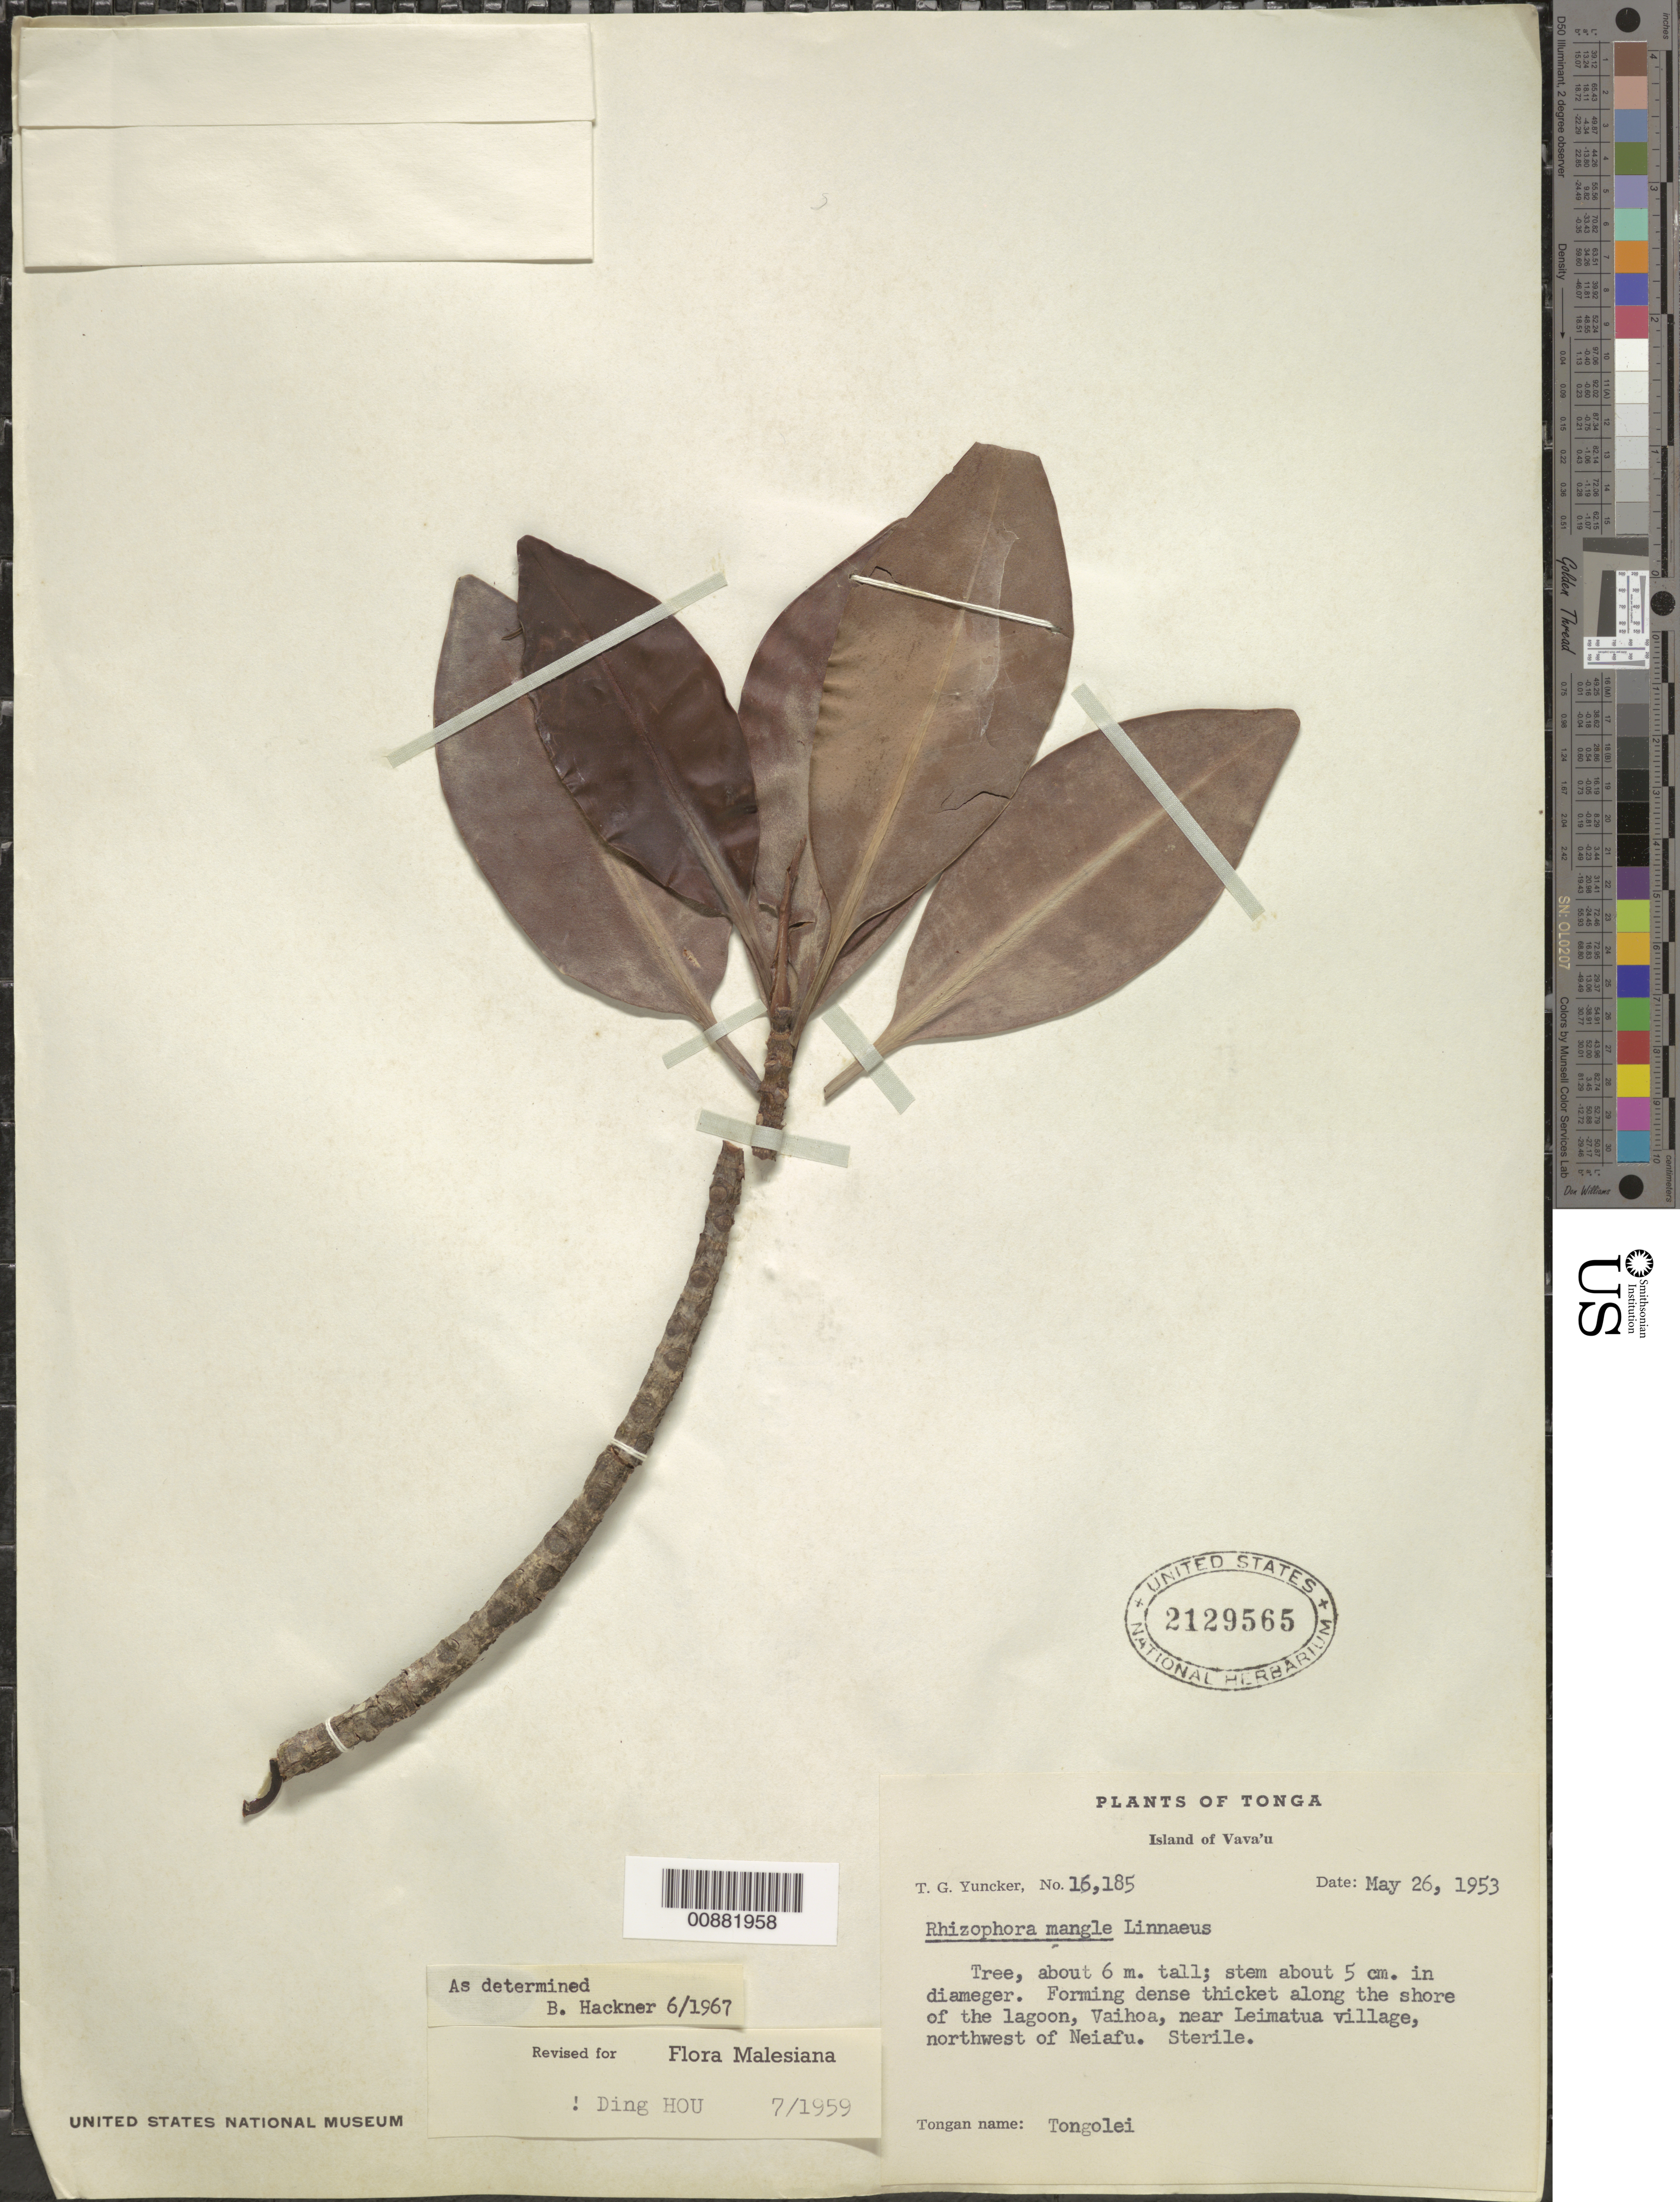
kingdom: Plantae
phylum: Tracheophyta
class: Magnoliopsida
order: Malpighiales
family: Rhizophoraceae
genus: Rhizophora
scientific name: Rhizophora mangle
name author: L.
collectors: T. G. Yuncker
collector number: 16185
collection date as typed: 26 May 1953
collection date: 1953-05-26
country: Tonga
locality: Viahoa lagoon, near Leimatua village, northwest of Neiafu.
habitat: forming dense thickets along the shore of the lagoon.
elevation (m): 0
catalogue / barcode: US 2129565